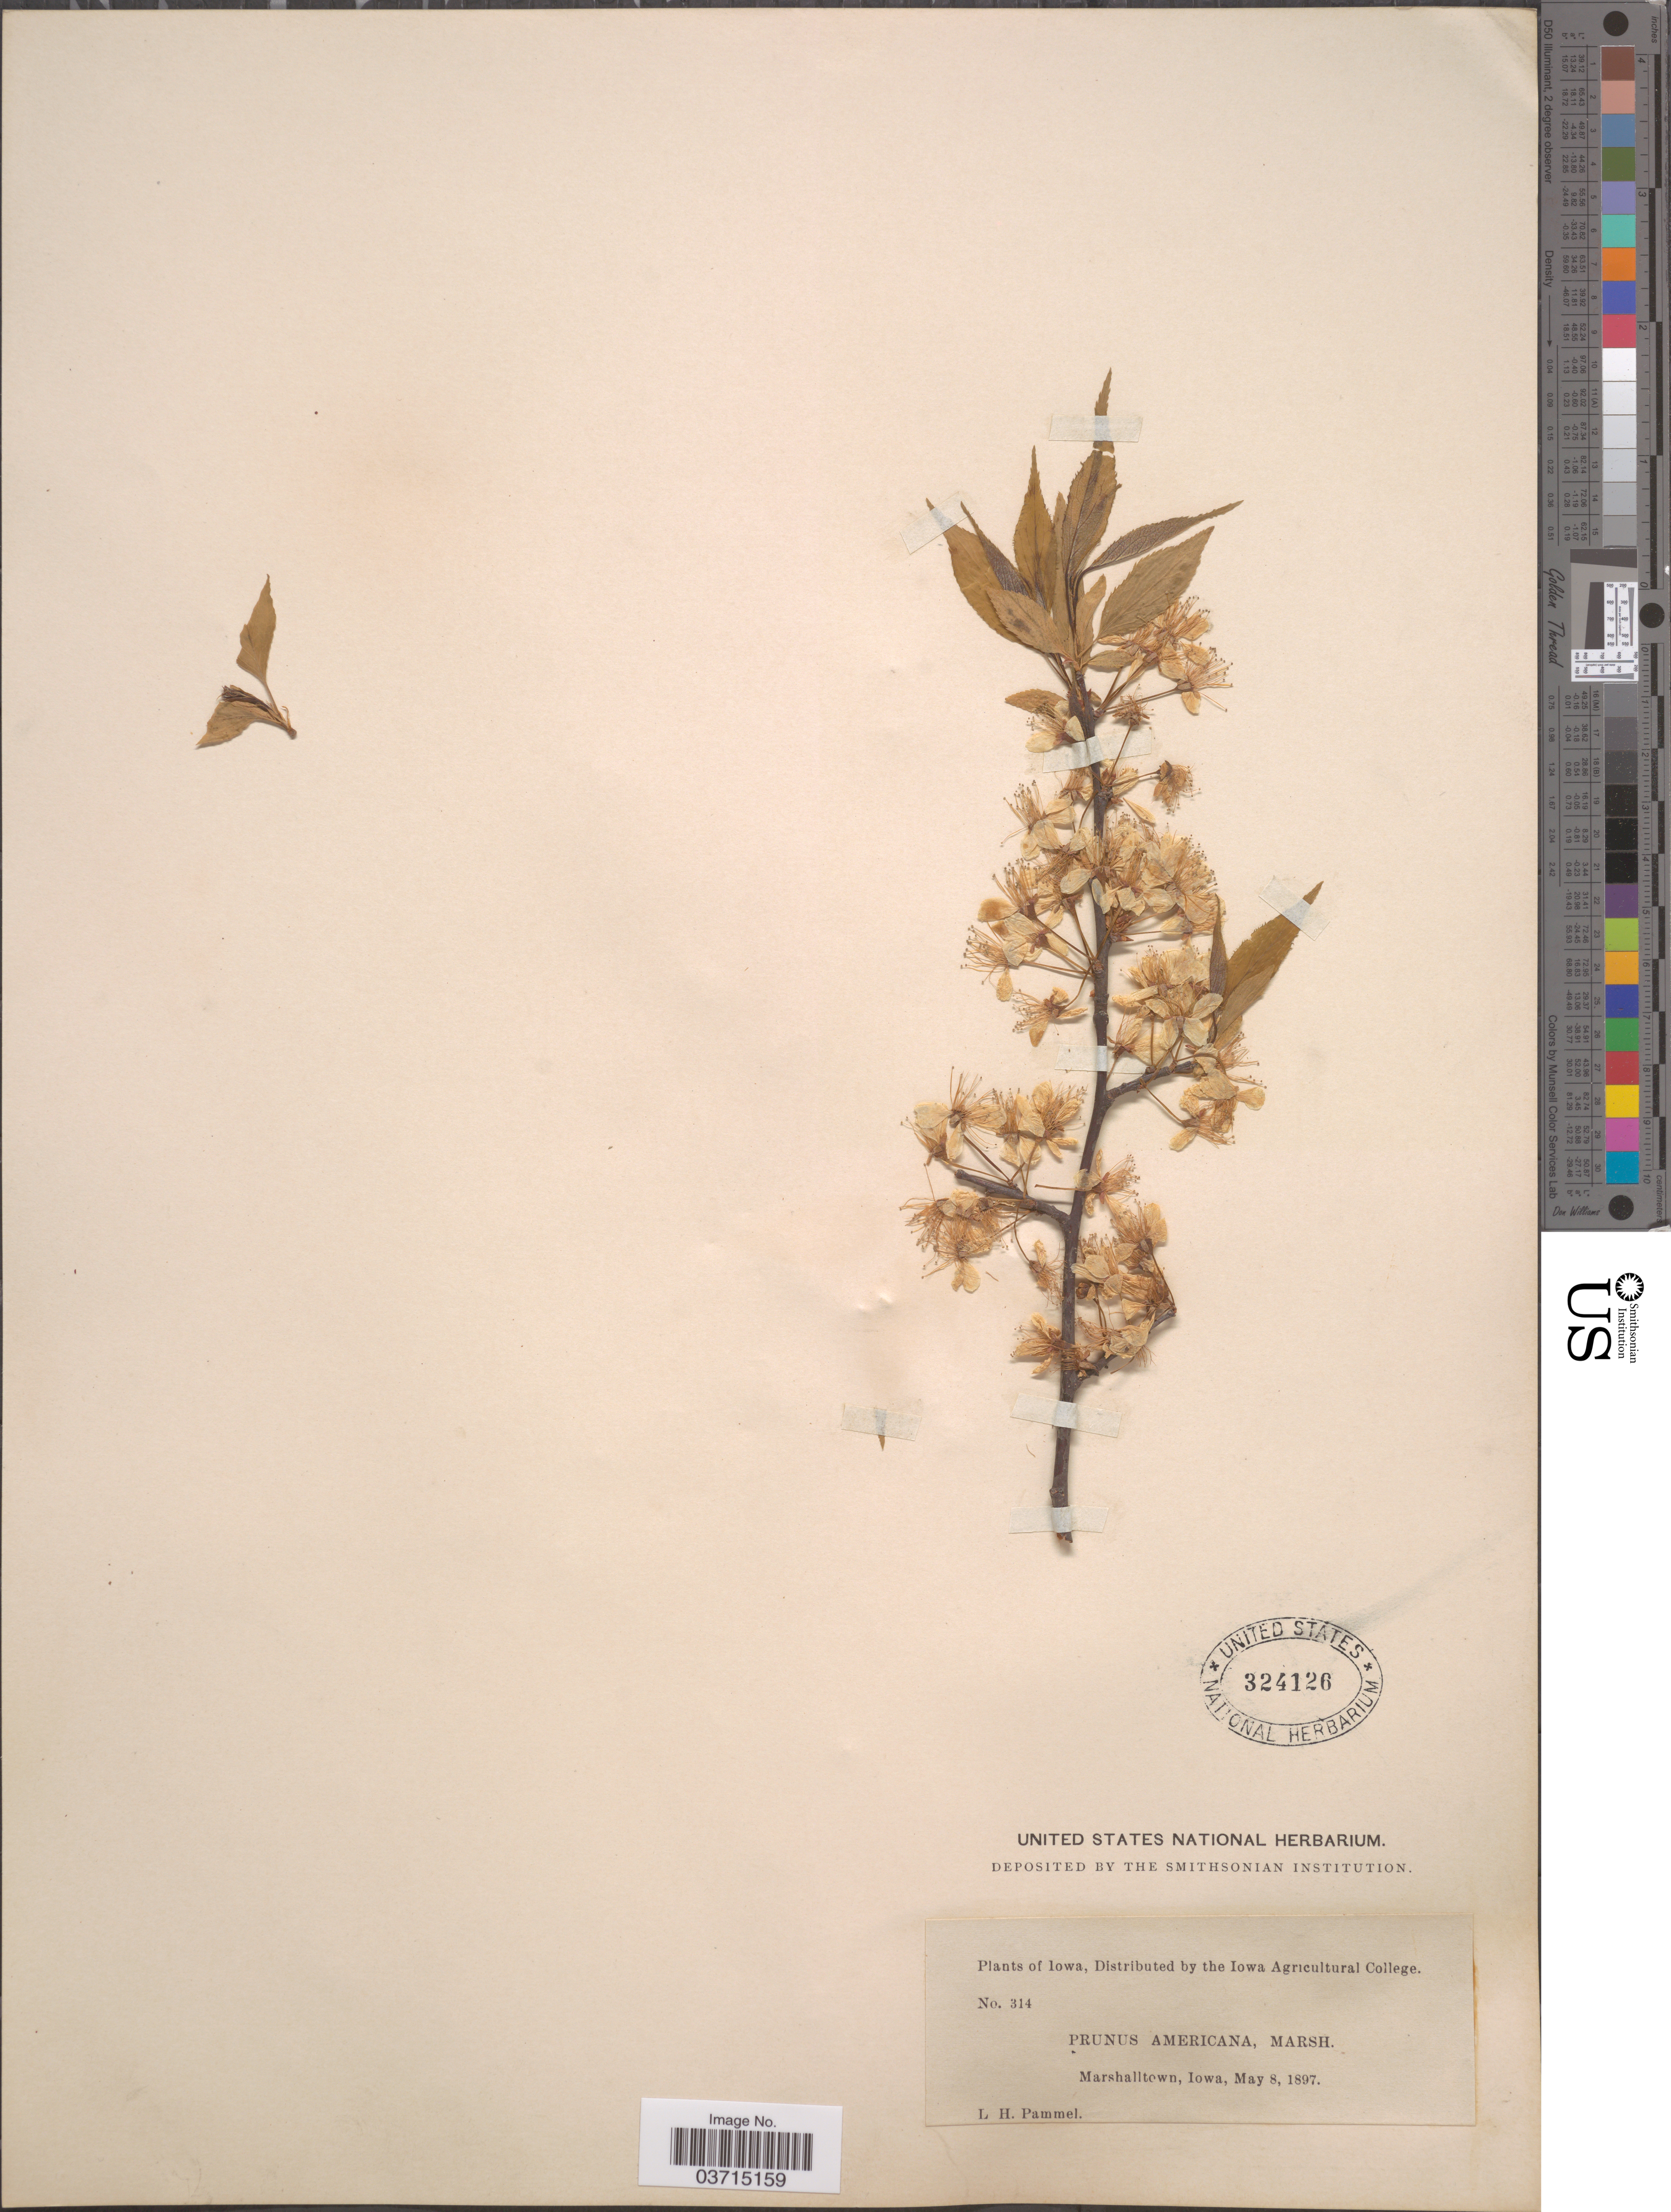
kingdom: Plantae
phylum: Tracheophyta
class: Magnoliopsida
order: Rosales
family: Rosaceae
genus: Prunus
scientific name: Prunus americana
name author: Marshall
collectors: L. Pammel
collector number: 314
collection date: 1897-05-08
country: United States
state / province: Iowa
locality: Marshalltown.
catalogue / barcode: US 324126